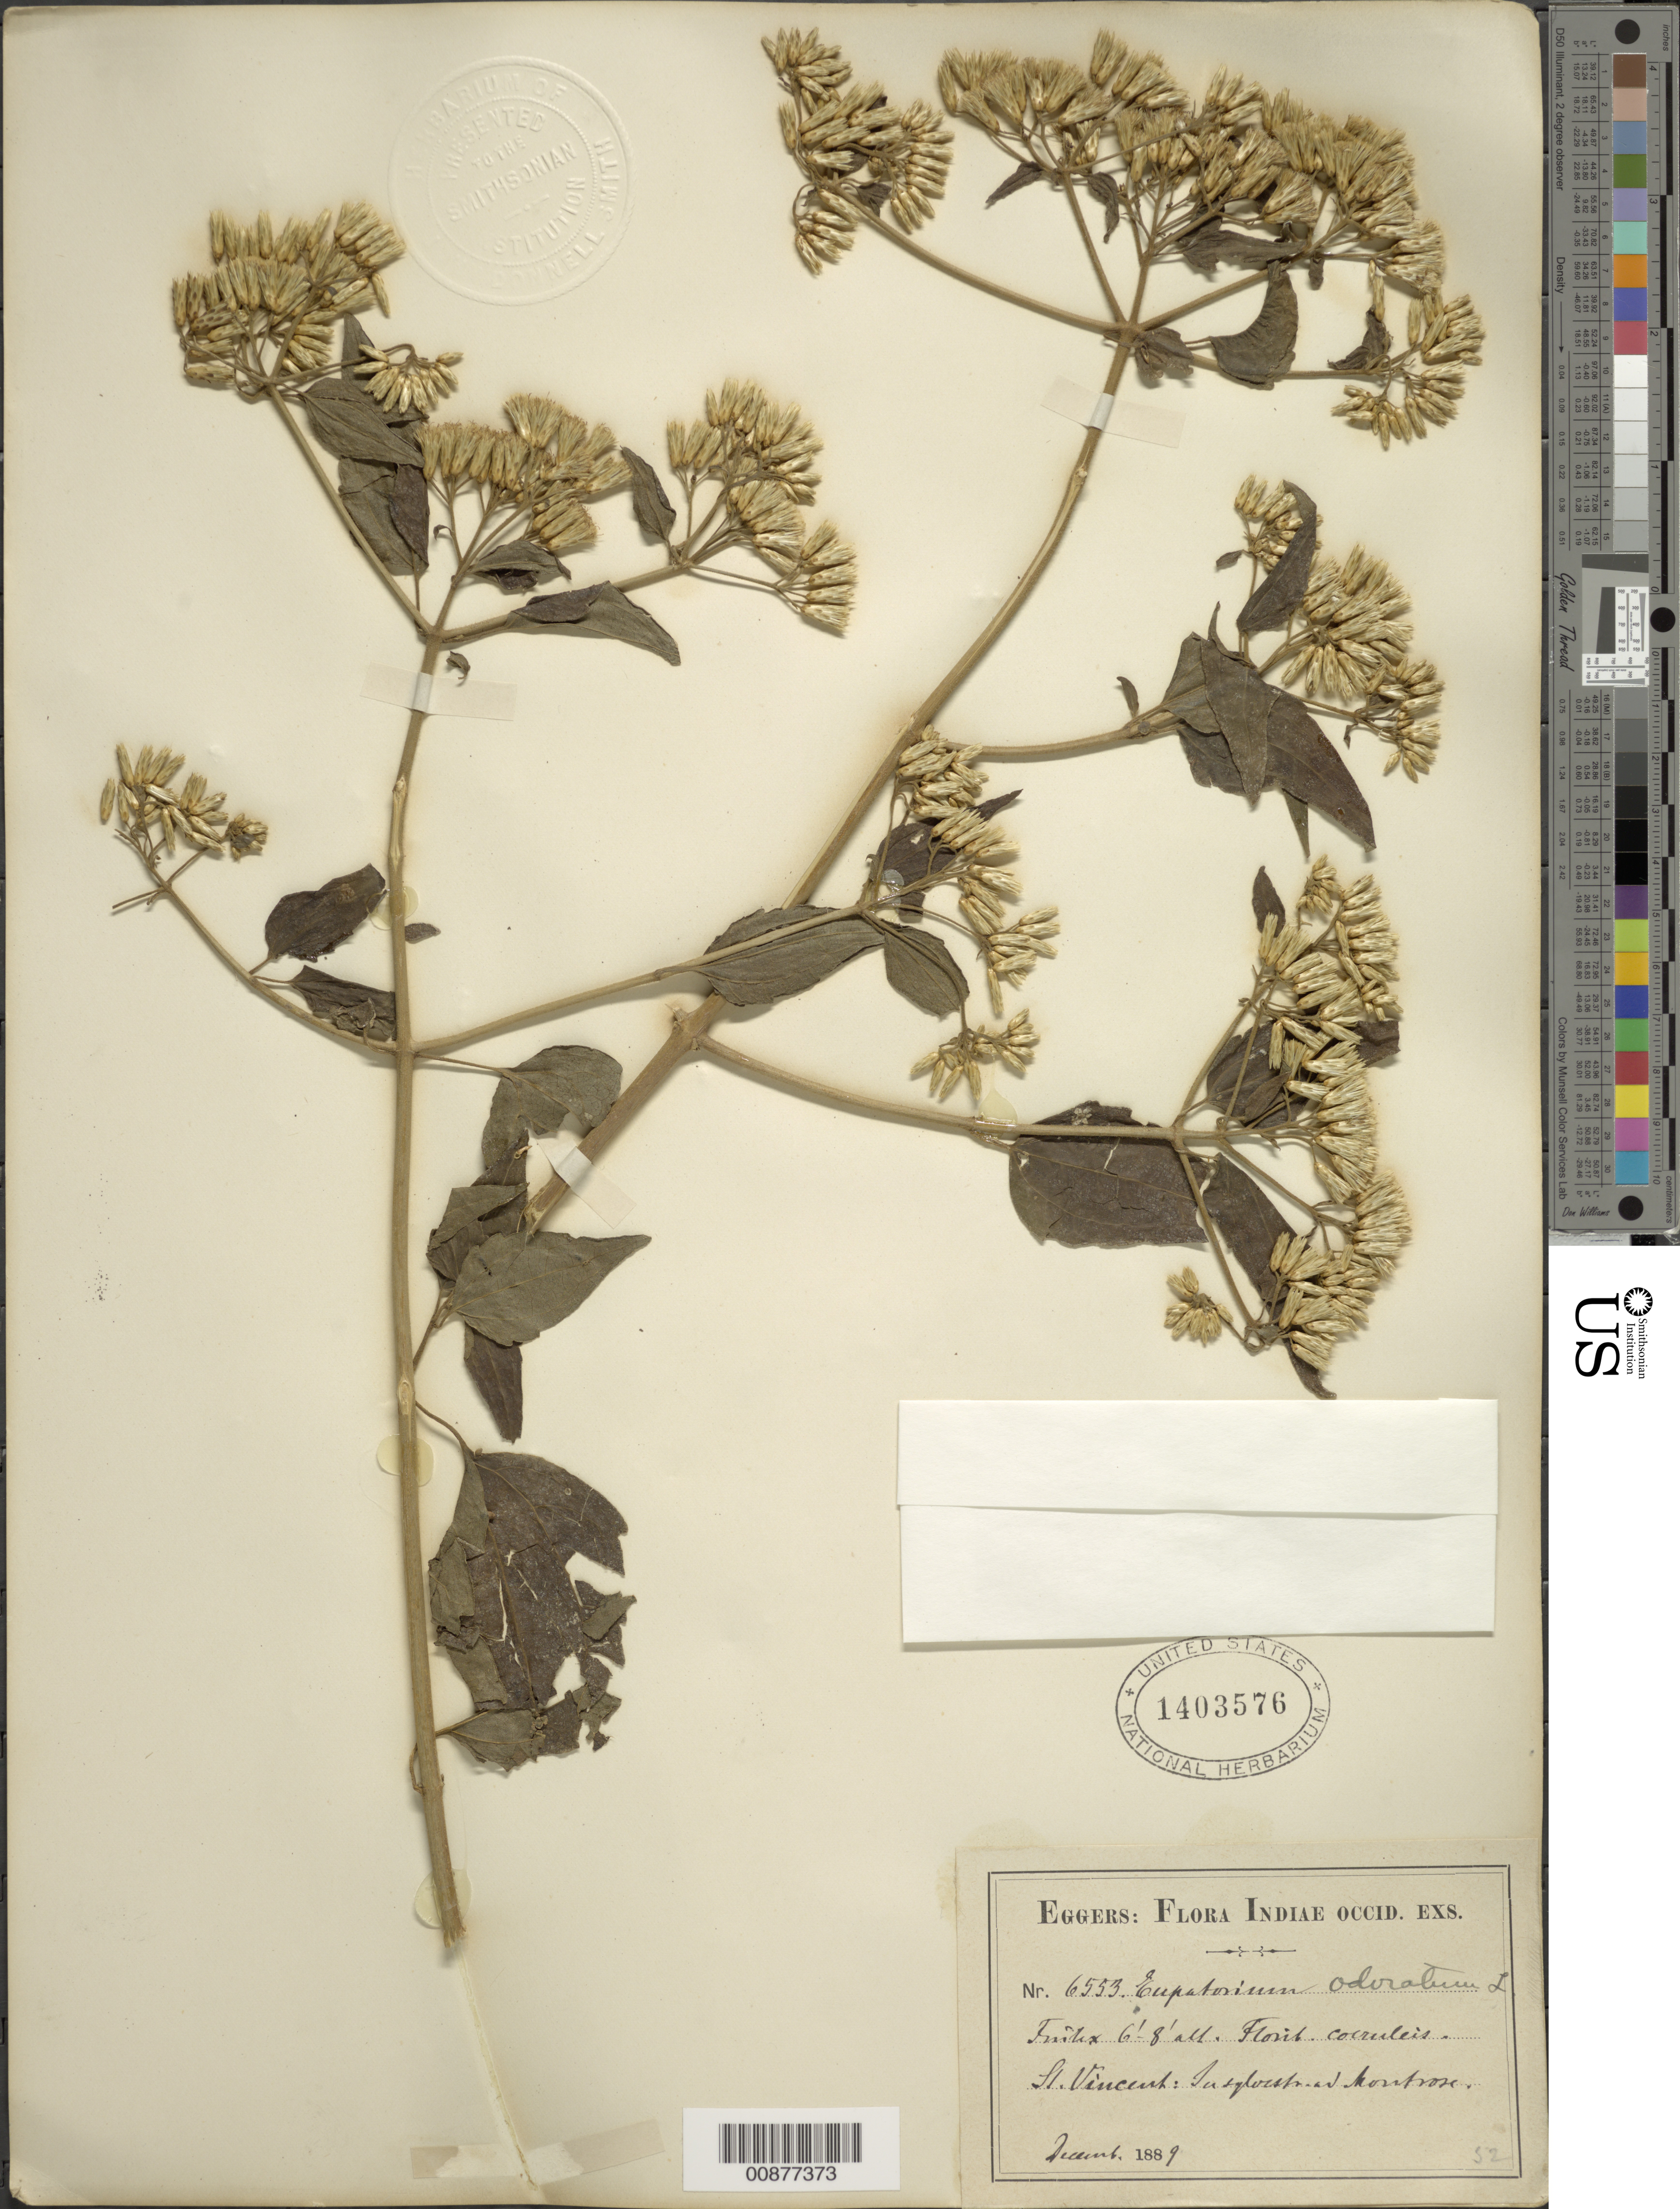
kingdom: Plantae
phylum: Tracheophyta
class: Magnoliopsida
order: Asterales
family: Asteraceae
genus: Chromolaena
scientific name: Chromolaena odorata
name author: (L.) R.M. King & H. Rob.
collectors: H. F. A. von Eggers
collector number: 6553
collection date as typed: Dec 1889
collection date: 1889-12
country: St. Vincent - Grenadines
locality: Ad Montrose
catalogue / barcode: US 1403576